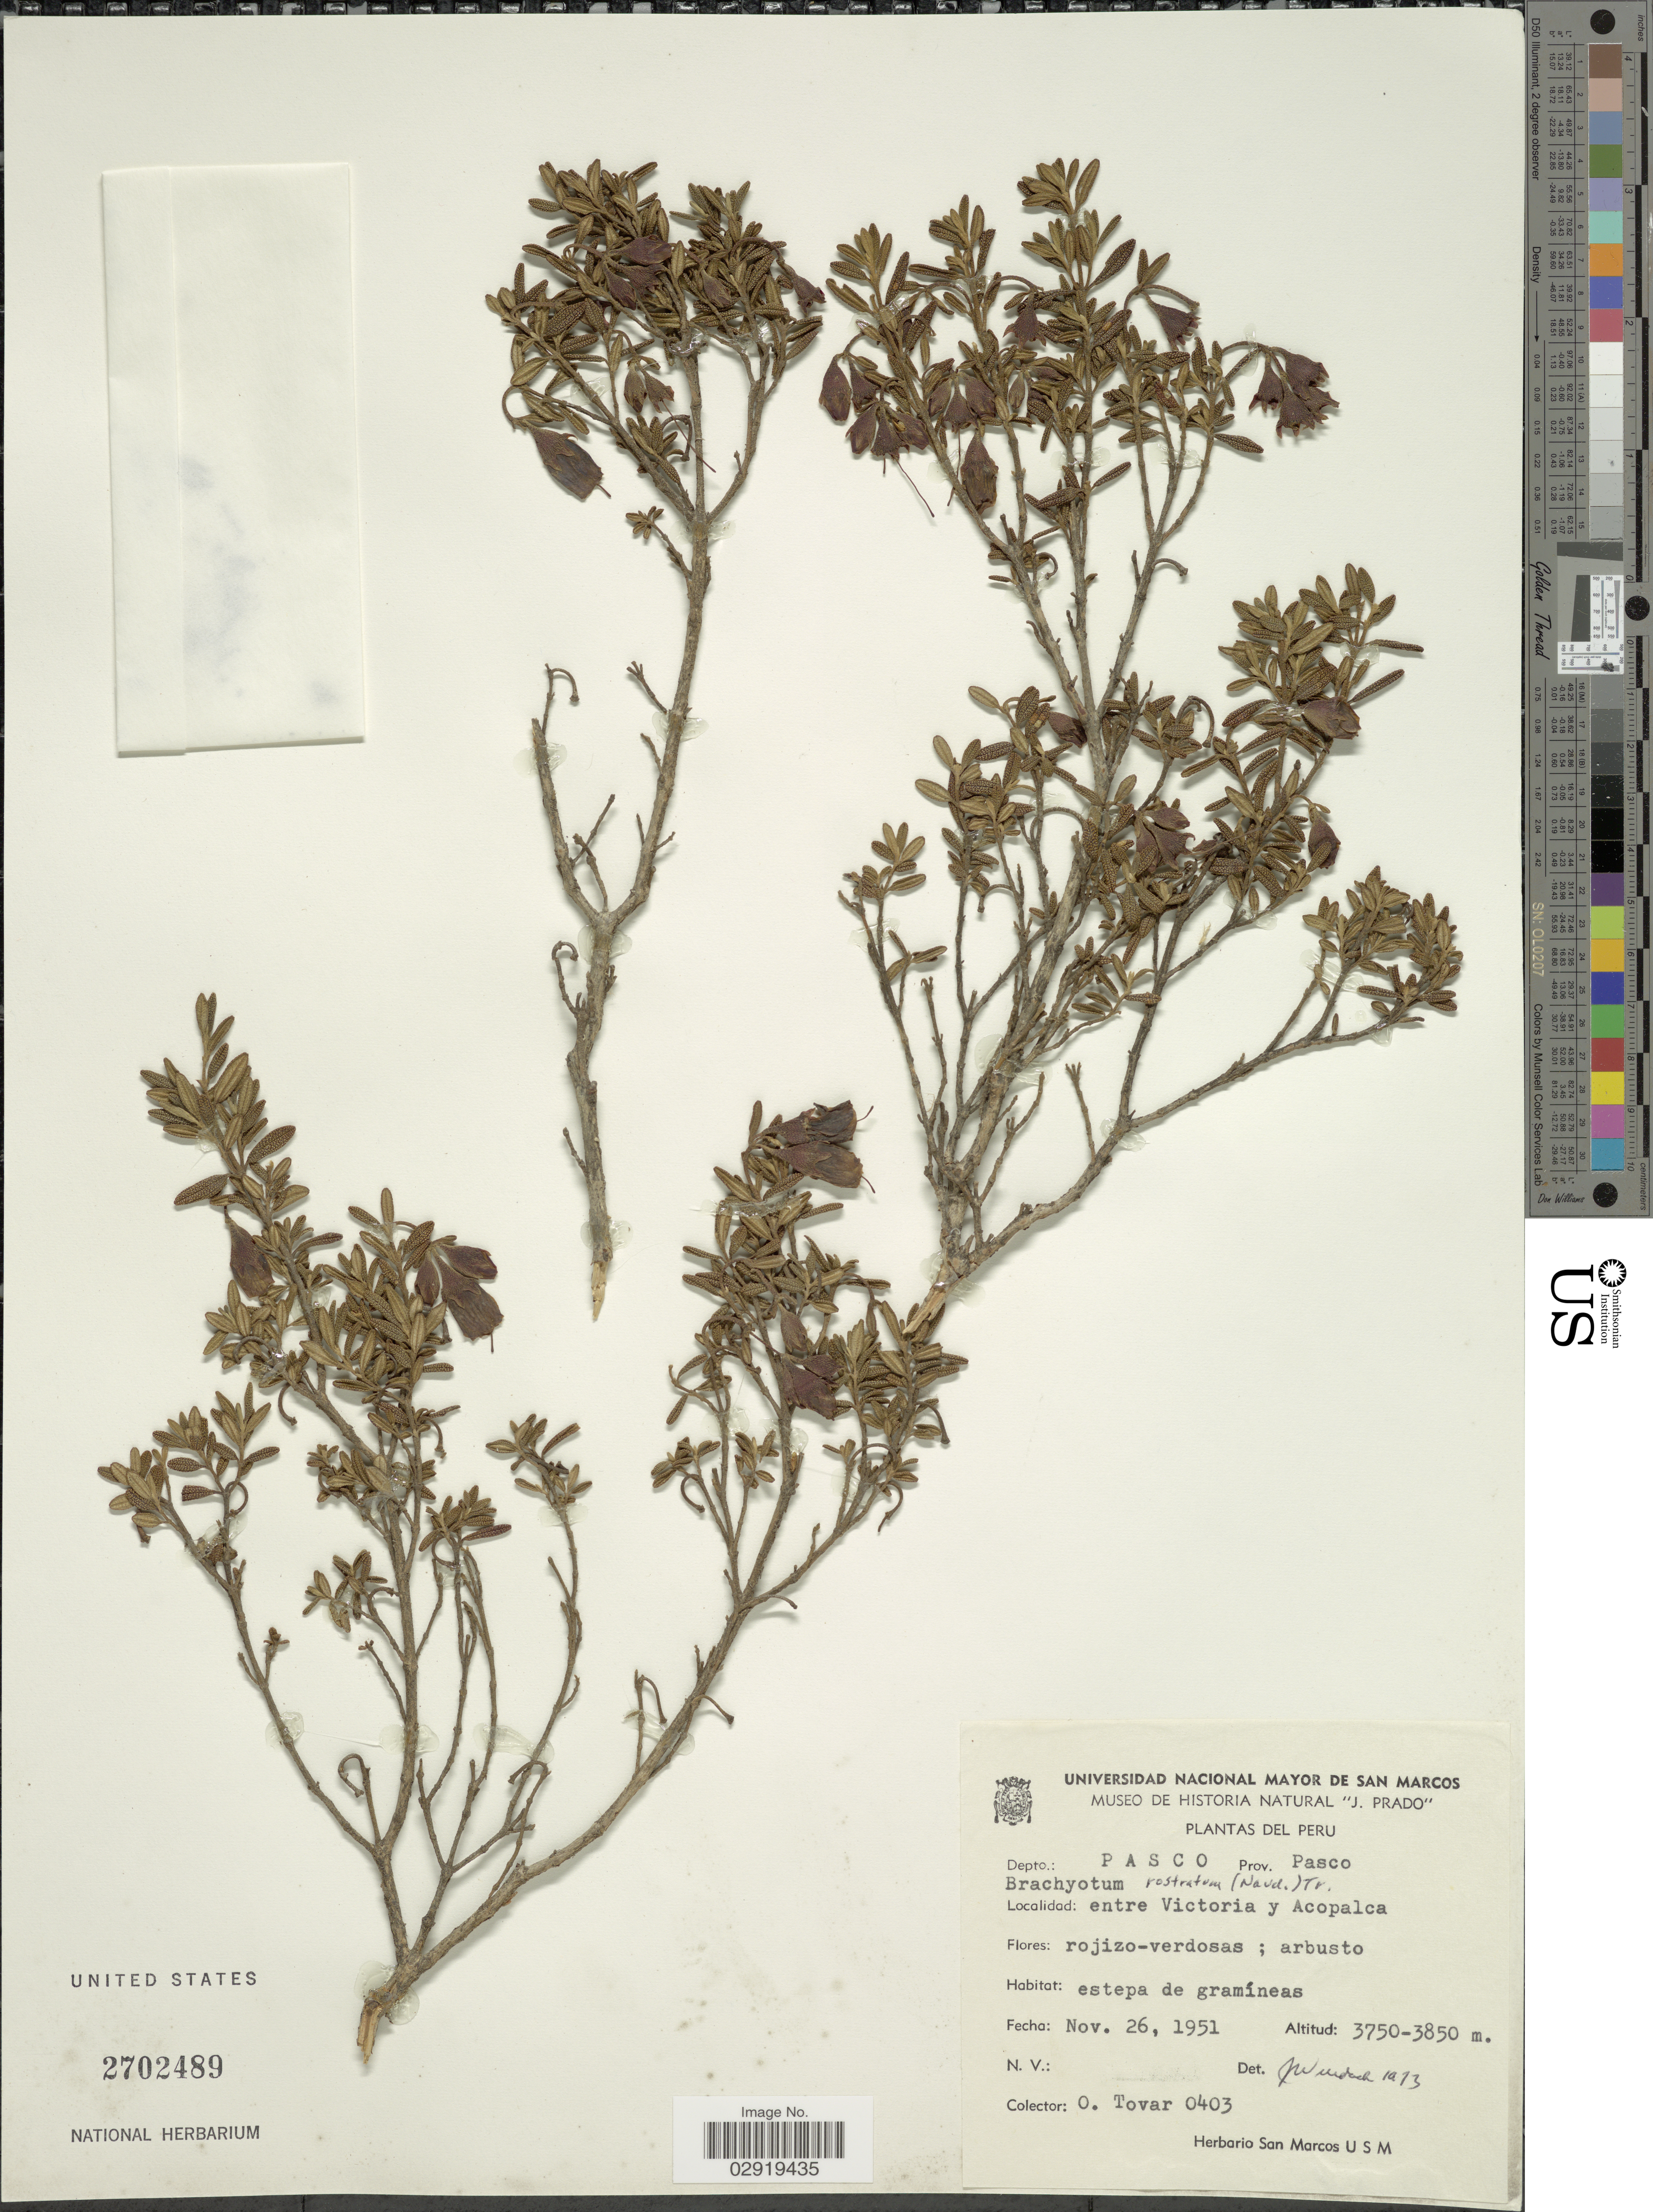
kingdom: Plantae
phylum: Tracheophyta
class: Magnoliopsida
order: Myrtales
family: Melastomataceae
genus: Brachyotum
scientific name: Brachyotum rostratum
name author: (Naudin) Triana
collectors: Ó. Tovar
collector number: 0403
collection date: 1951-11-26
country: Peru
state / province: Pasco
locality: Depto.: Pasco. Prov. Pasco. Entre Victoria y Acopalca.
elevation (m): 3750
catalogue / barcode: US 2702489